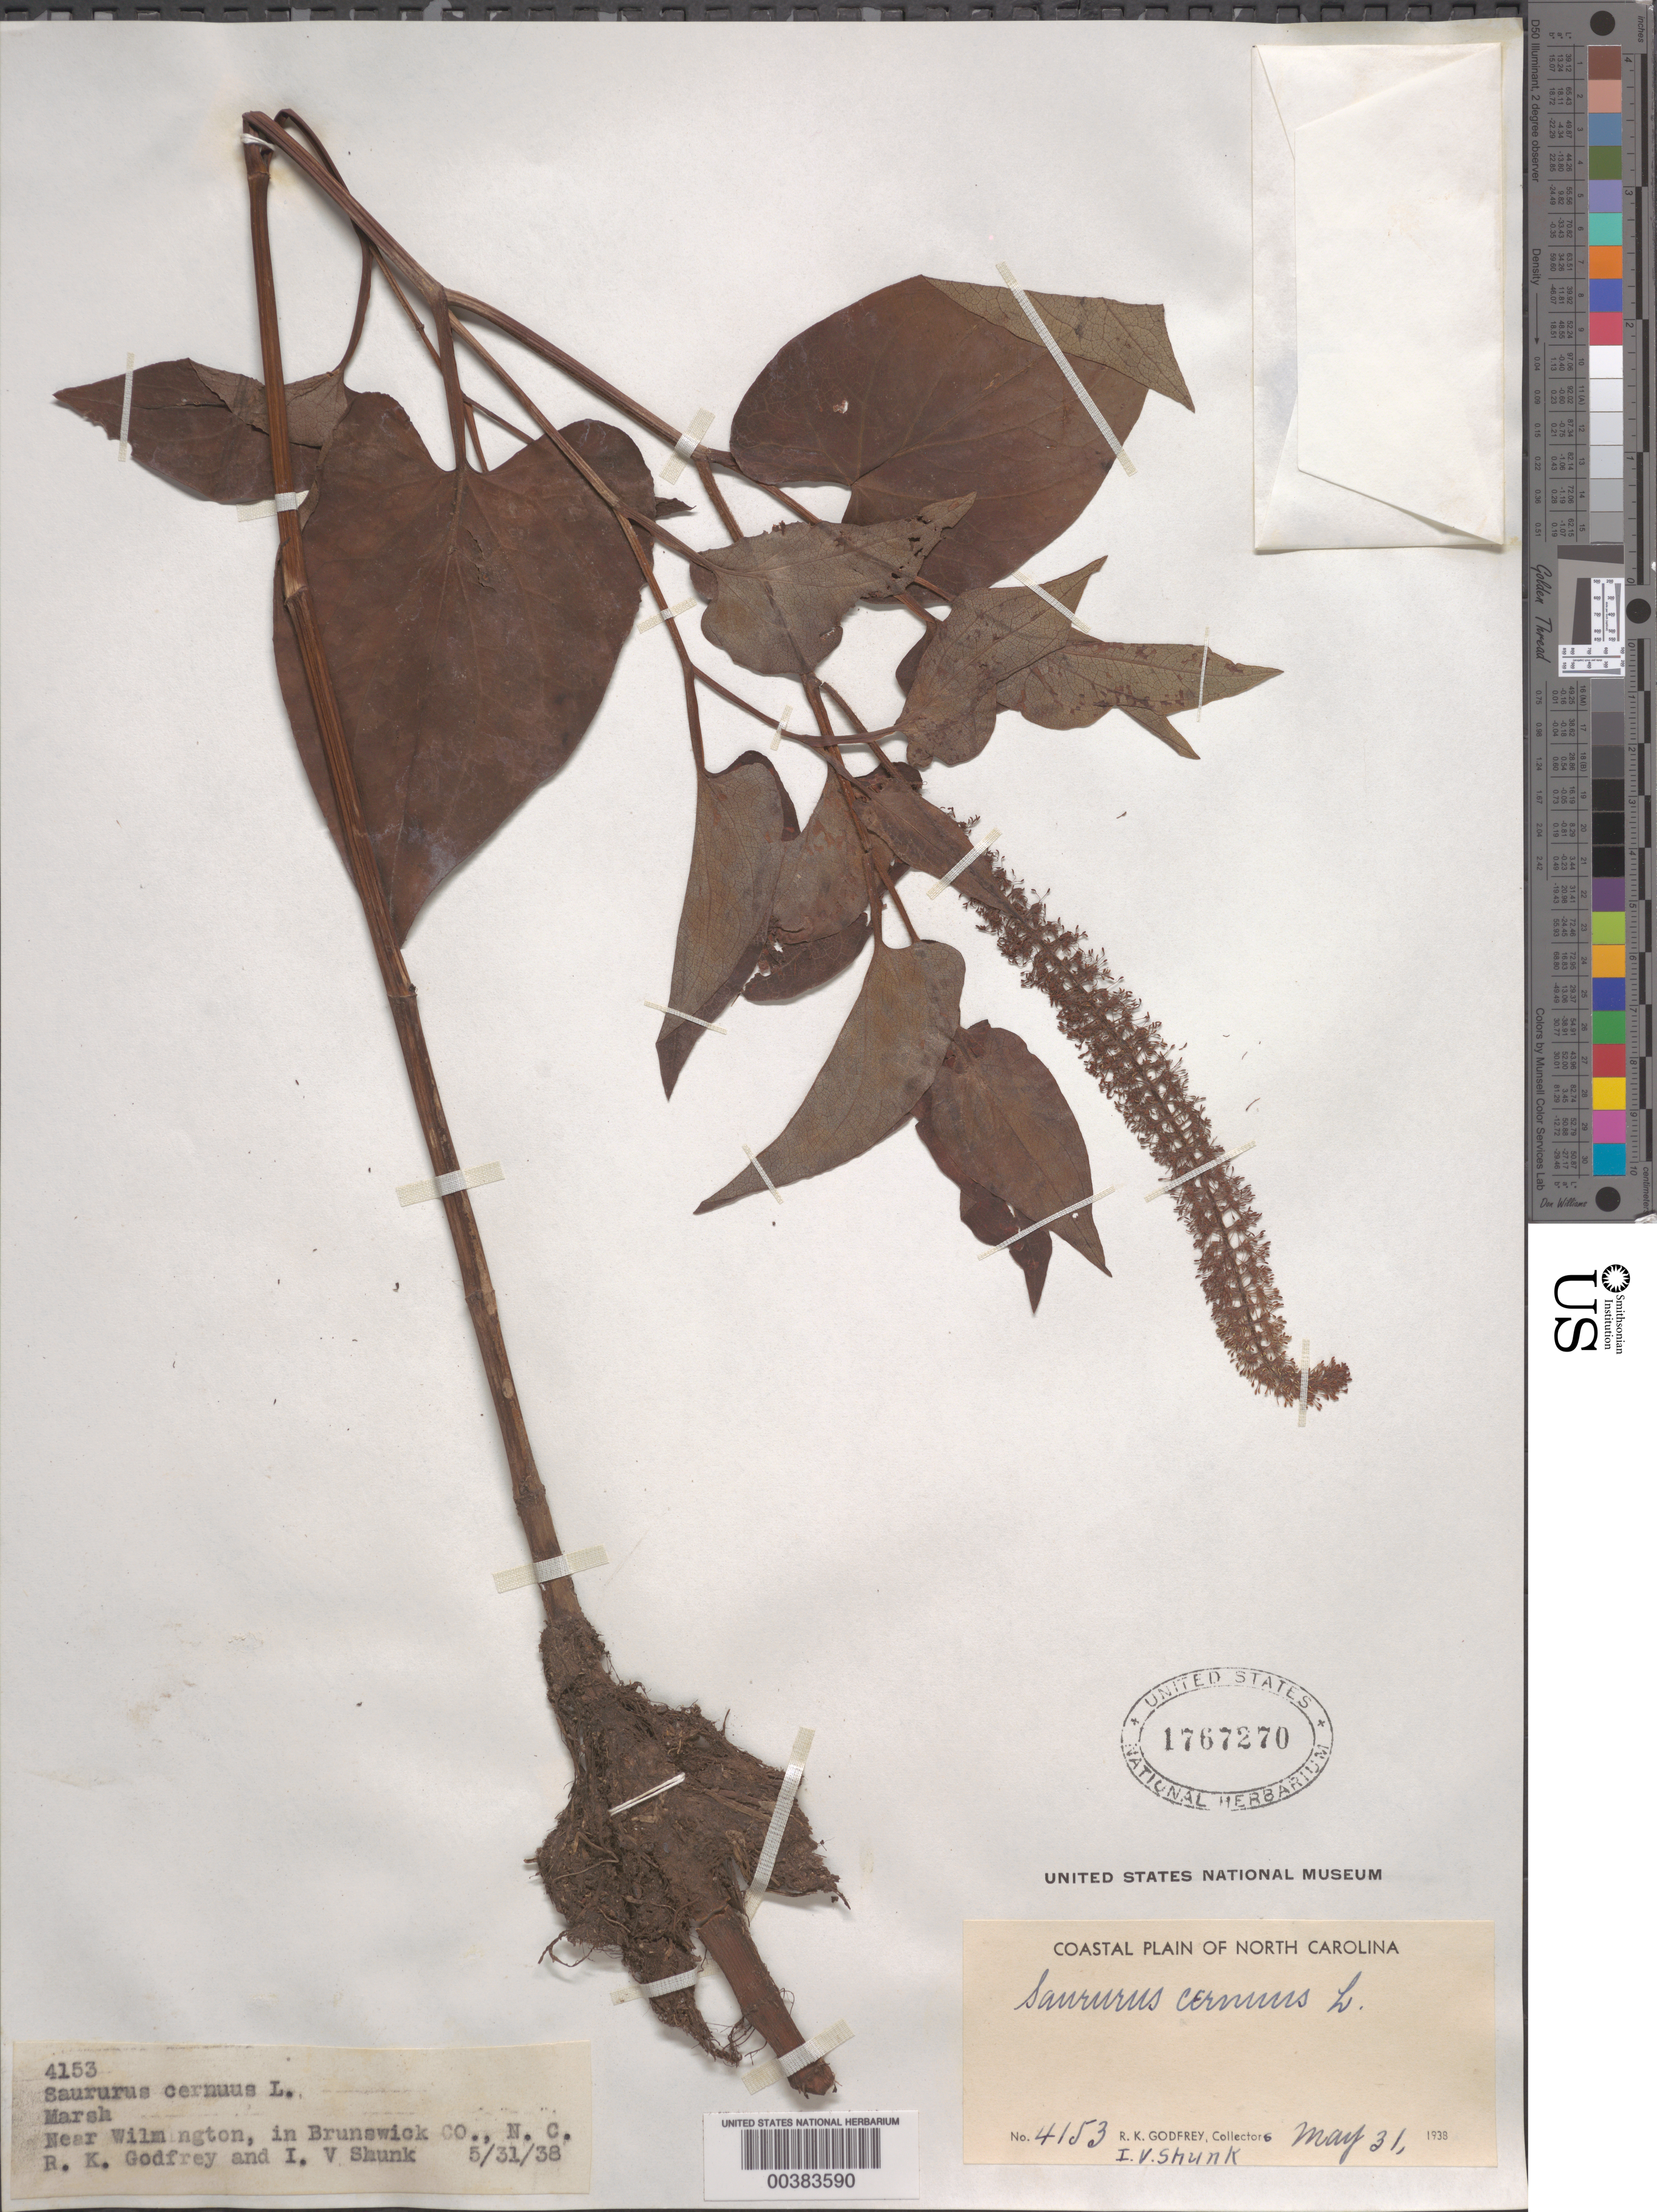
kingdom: Plantae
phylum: Tracheophyta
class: Magnoliopsida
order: Piperales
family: Saururaceae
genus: Saururus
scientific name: Saururus cernuus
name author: L.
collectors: R. K. Godfrey & I. Schunk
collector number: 4153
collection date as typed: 31 May 1938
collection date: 1938-05-31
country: United States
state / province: North Carolina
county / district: Brunswick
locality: Near wilmington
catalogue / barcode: US 1767270